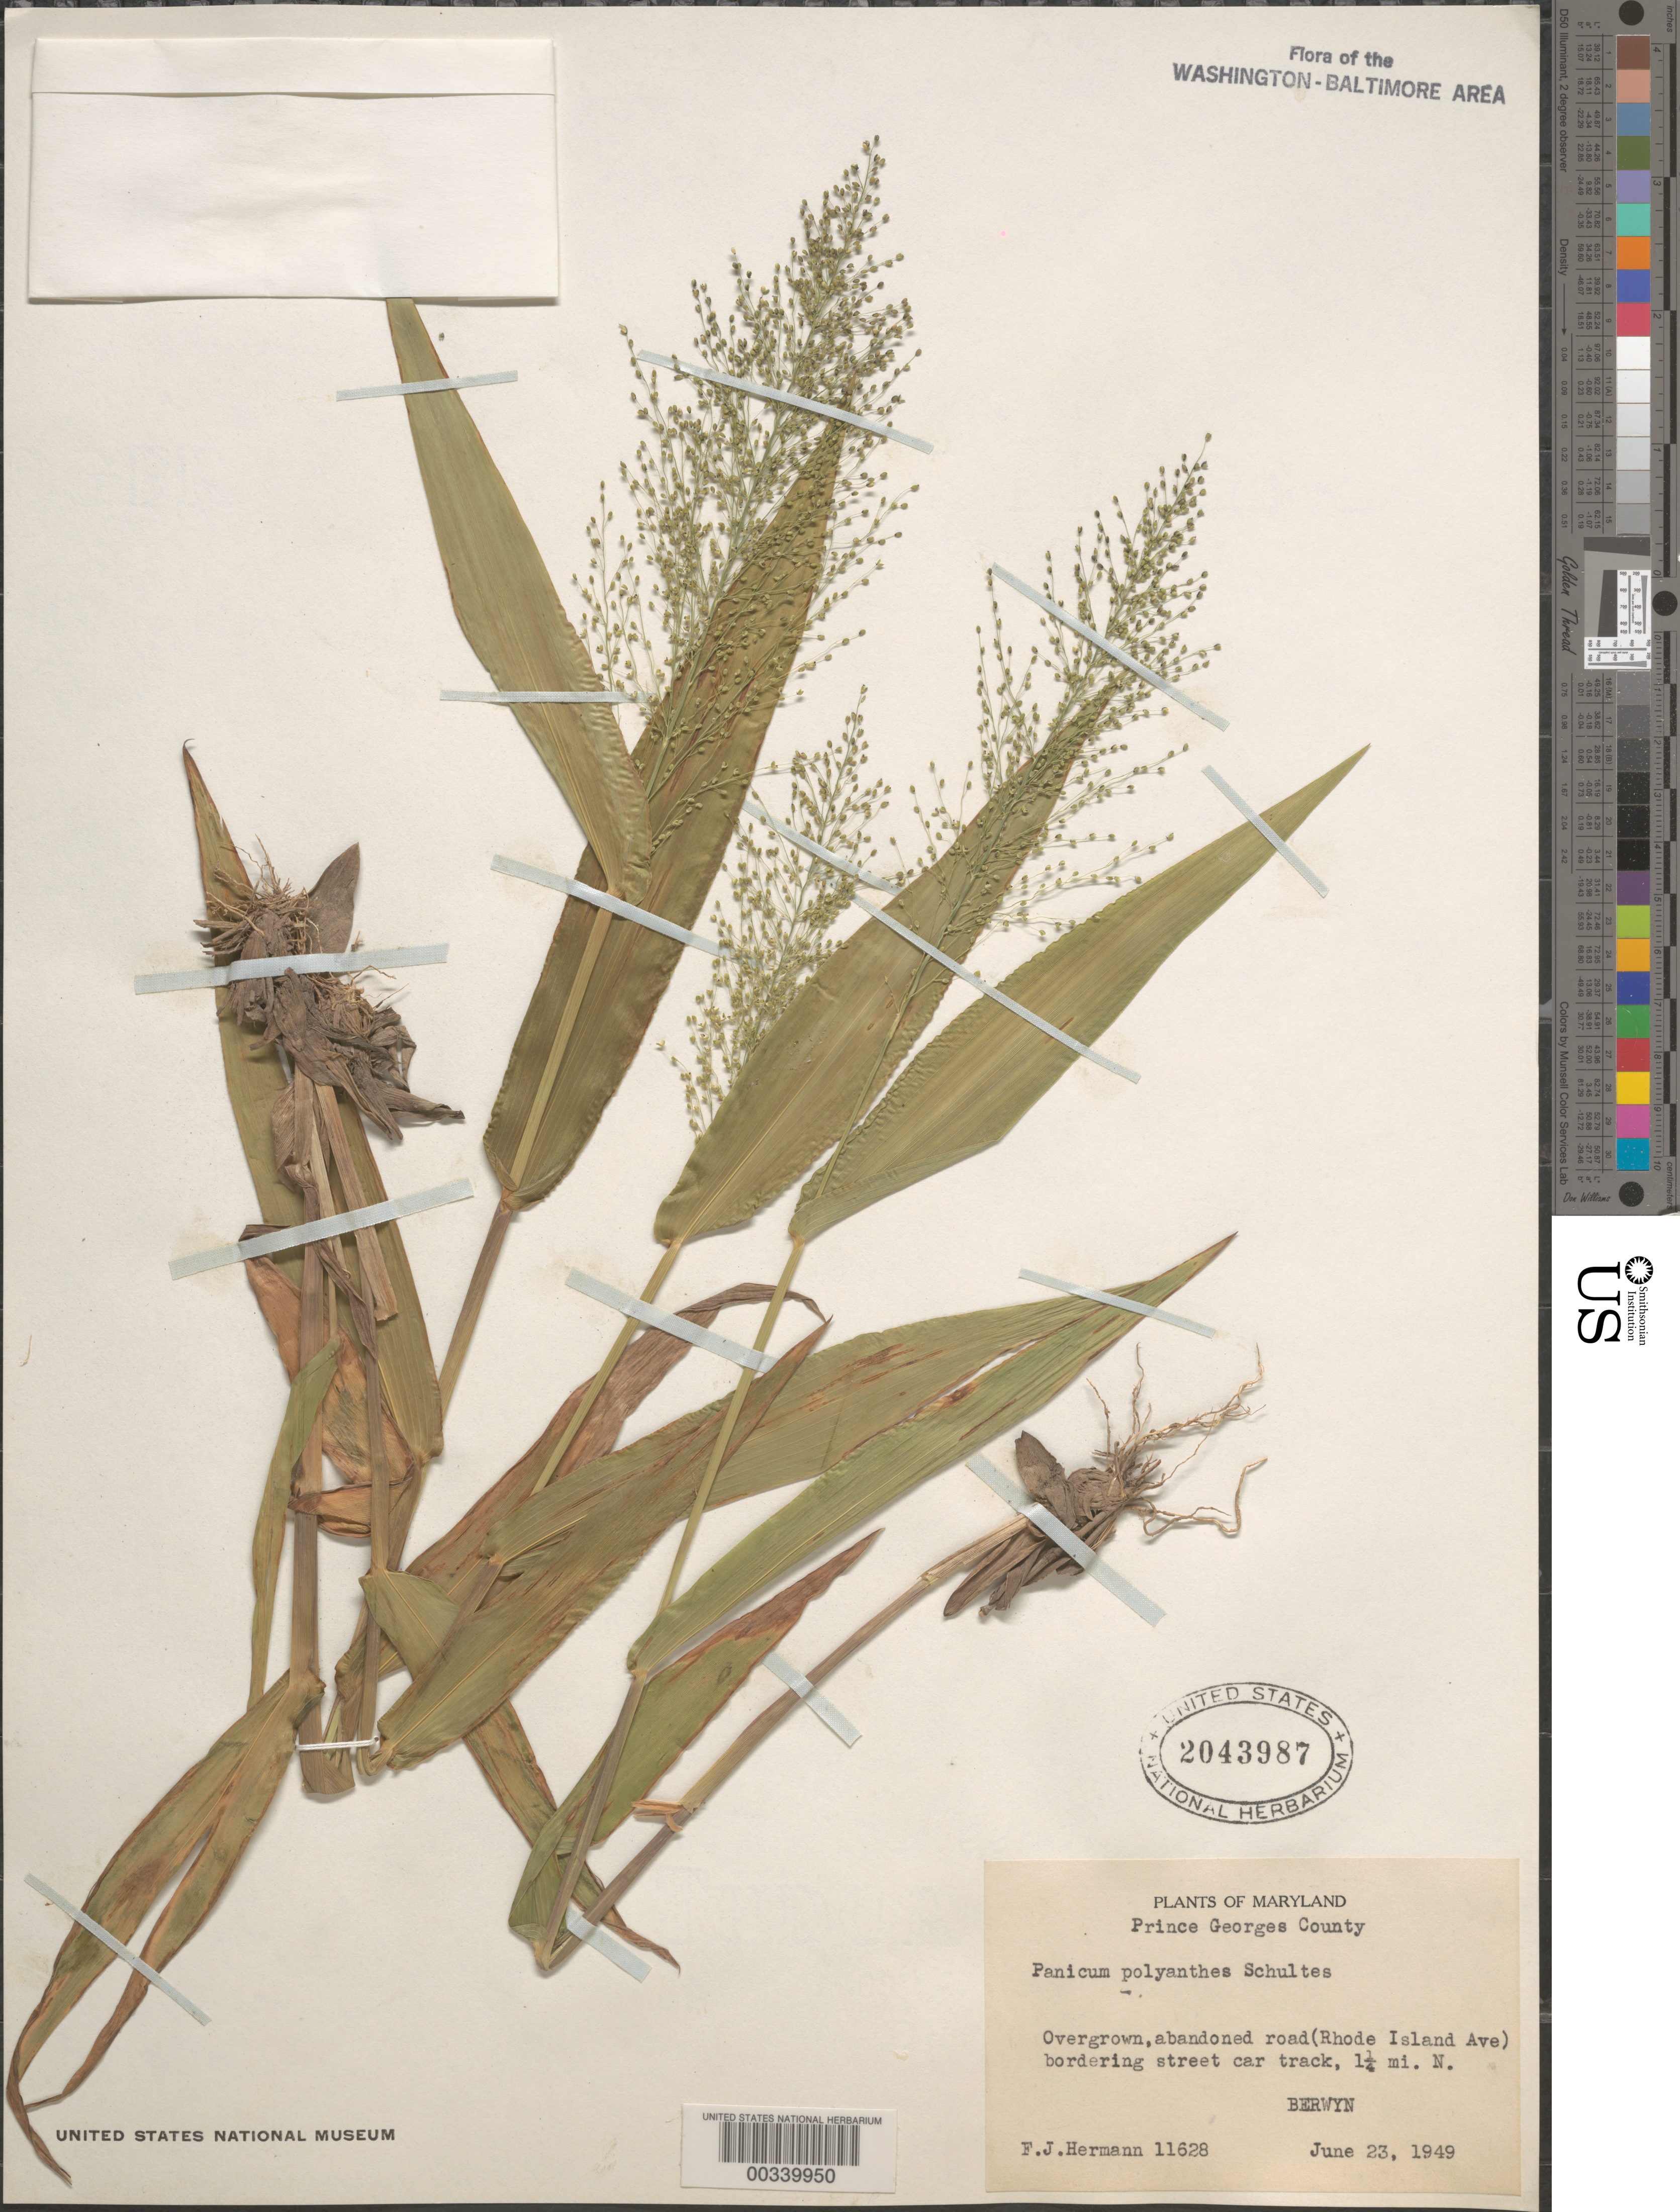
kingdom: Plantae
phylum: Tracheophyta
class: Liliopsida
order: Poales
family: Poaceae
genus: Dichanthelium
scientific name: Dichanthelium sphaerocarpon var. isophyllum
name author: (Scribn.) Gould & C.A. Clark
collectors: F. J. Hermann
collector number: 11628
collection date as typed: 23 Jun 1949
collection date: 1949-06-23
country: United States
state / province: Maryland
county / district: Prince George's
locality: Rhode Island Avenue, Berwyn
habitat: Overgrown, abandoned roadside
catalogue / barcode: US 2043987